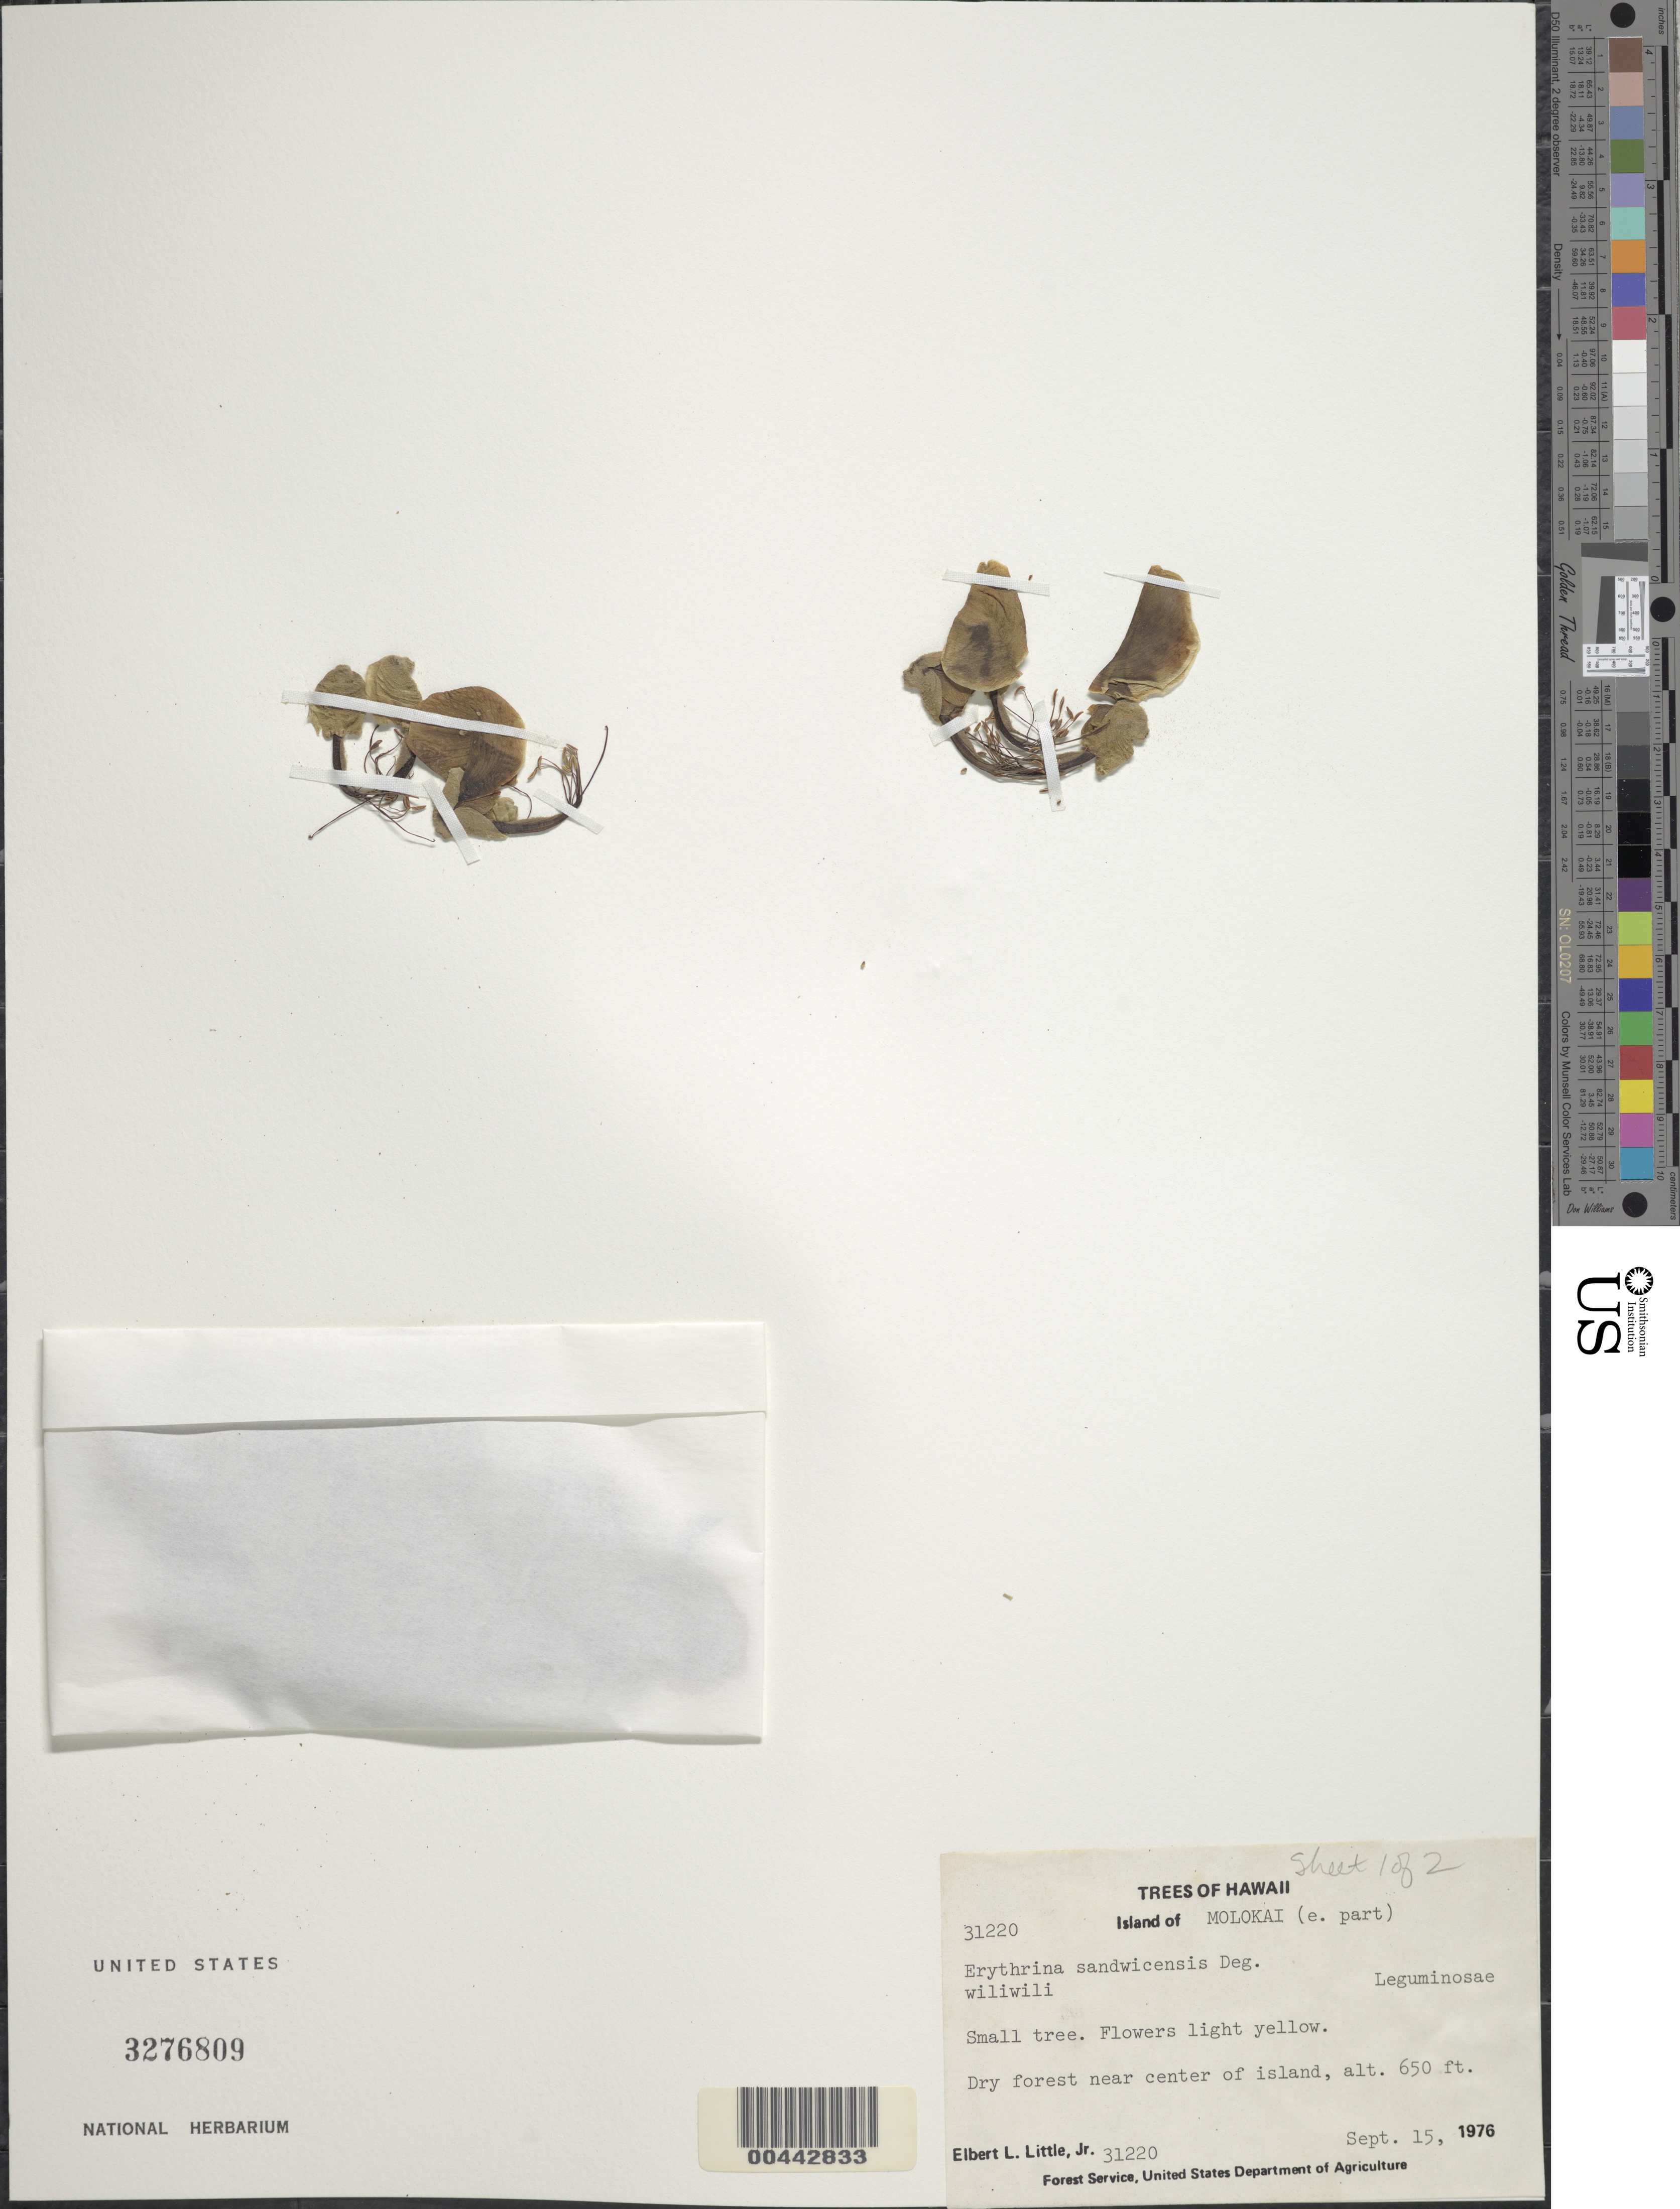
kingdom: Plantae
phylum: Tracheophyta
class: Magnoliopsida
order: Fabales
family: Fabaceae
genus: Erythrina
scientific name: Erythrina sandwicensis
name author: O. Deg.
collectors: E. L. Little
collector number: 31220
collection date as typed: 15 Sep 1976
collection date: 1976-09-15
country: United States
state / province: Hawaii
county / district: Maui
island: Moloka'i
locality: East part of Molokai, near center of island.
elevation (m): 198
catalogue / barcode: US 3276809